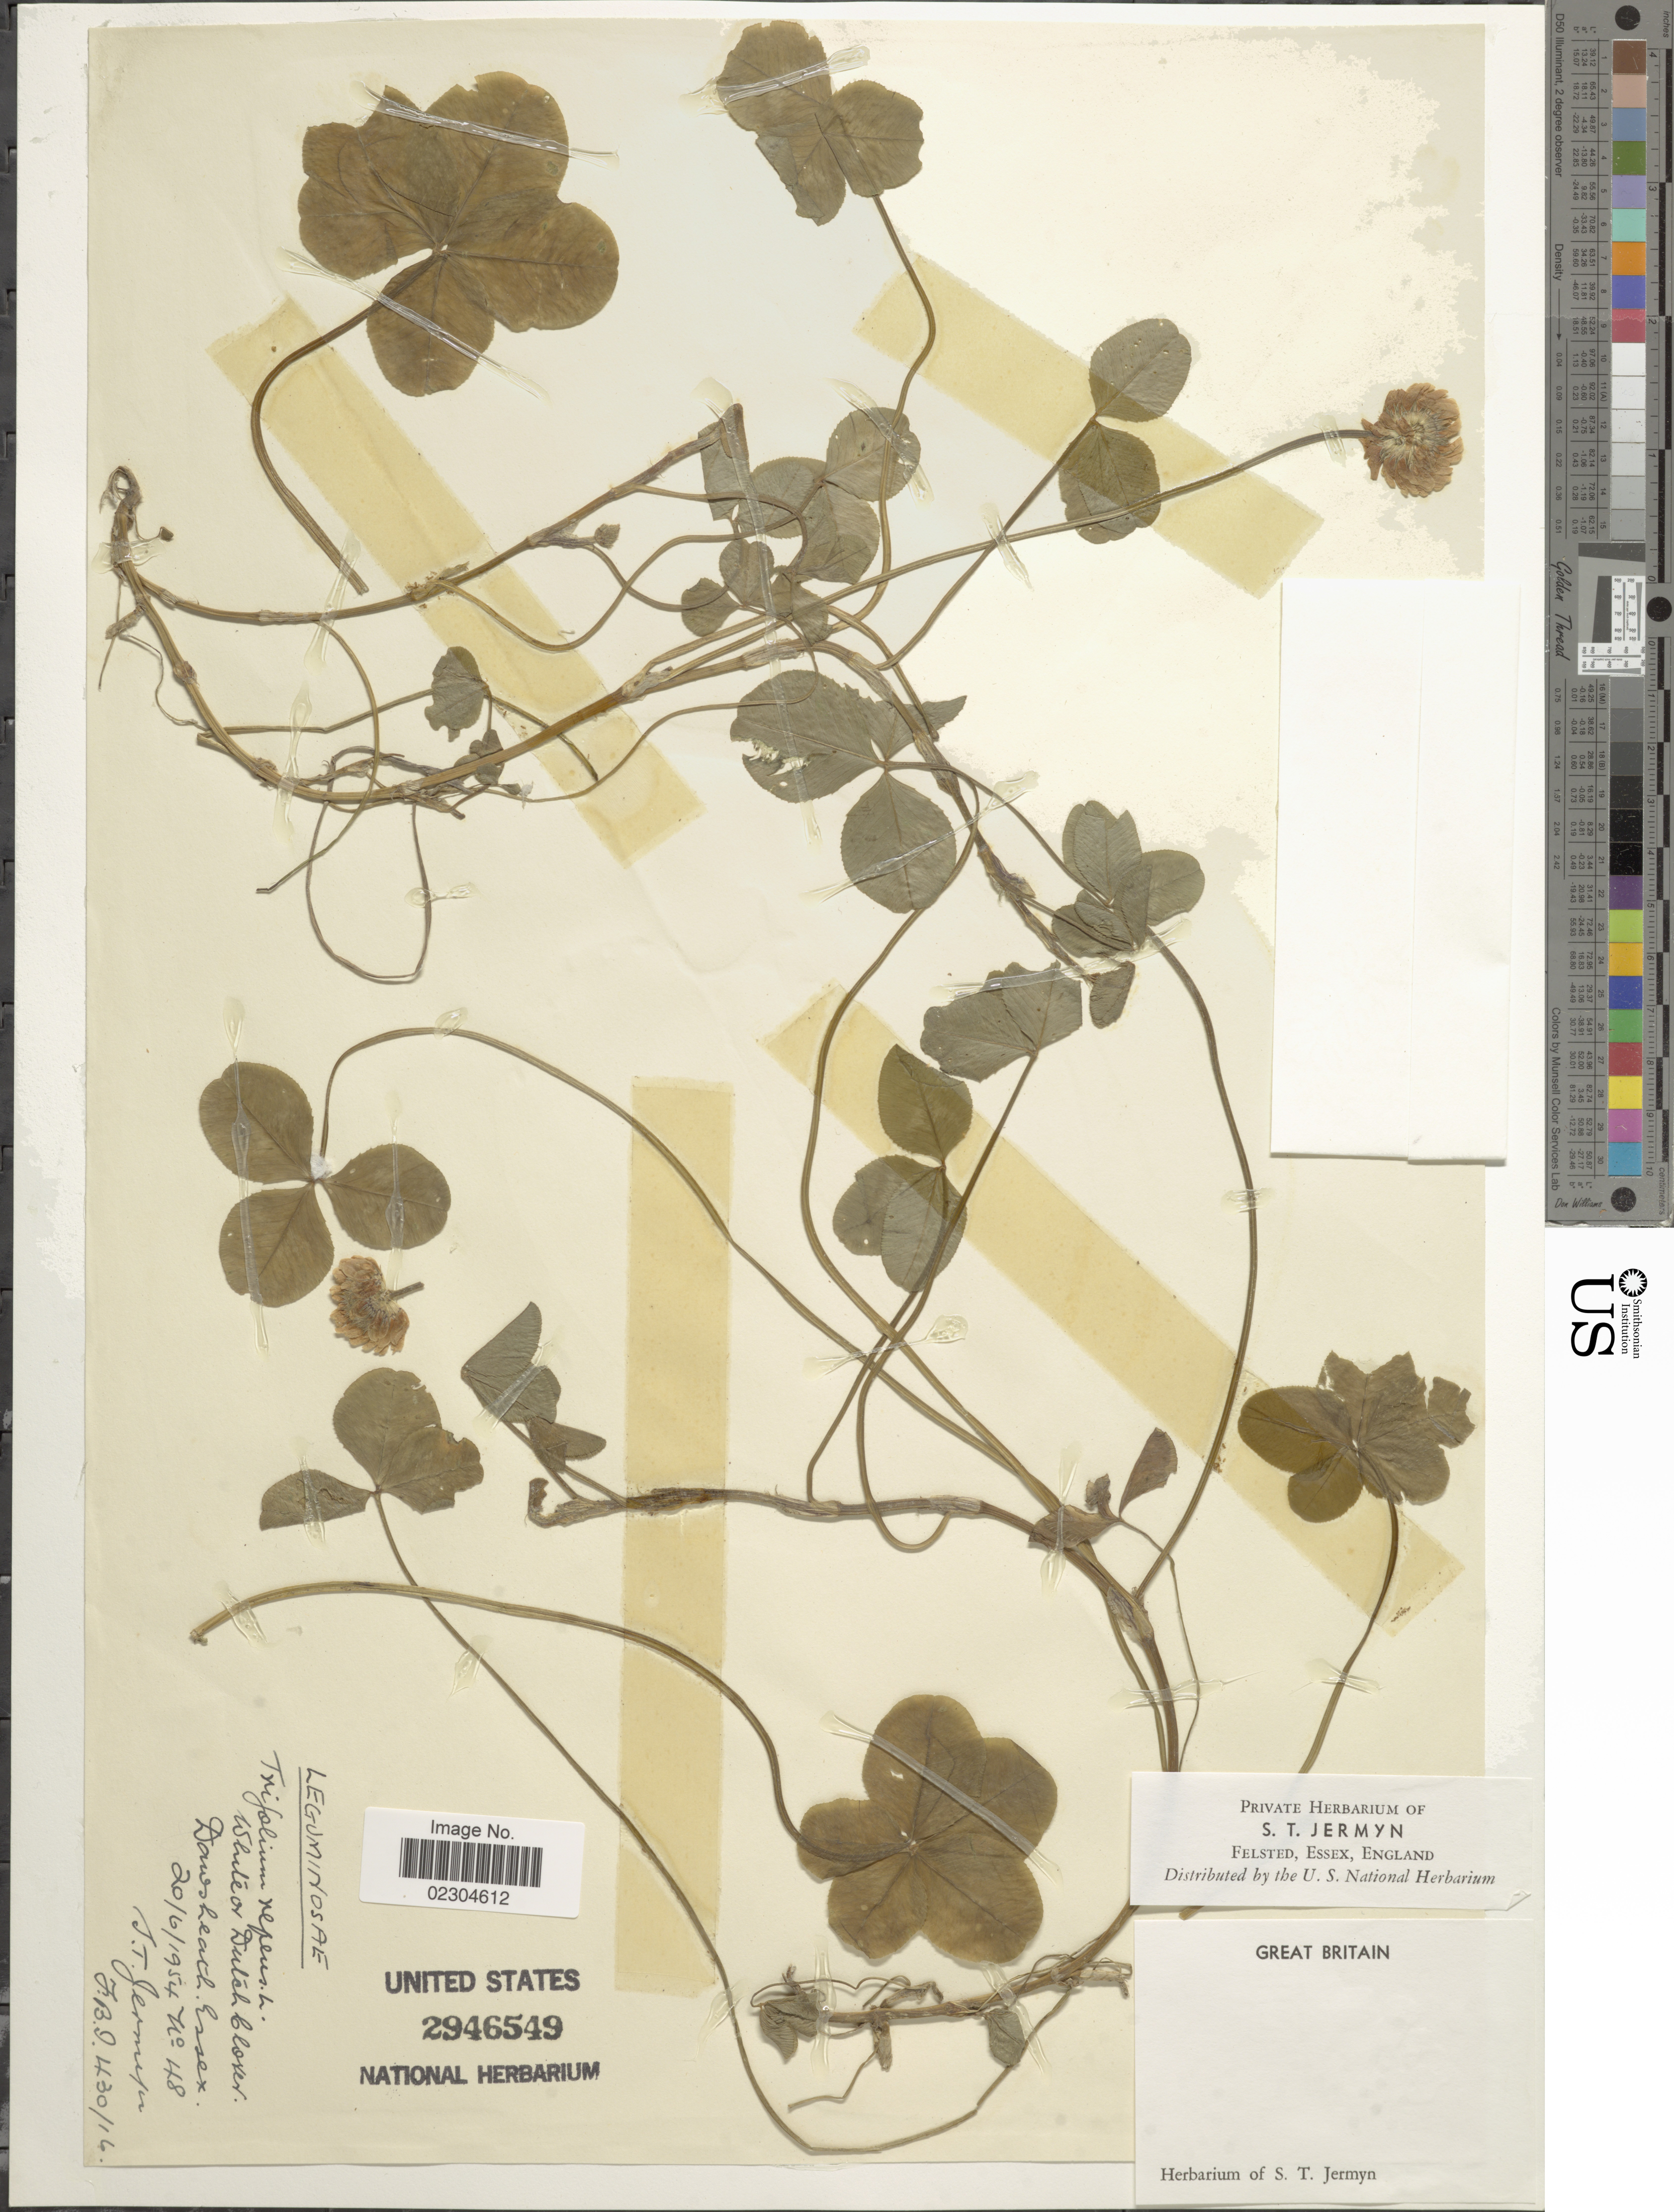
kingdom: Plantae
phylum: Tracheophyta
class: Magnoliopsida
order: Fabales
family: Fabaceae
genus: Trifolium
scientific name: Trifolium repens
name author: L.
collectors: S. Jermyn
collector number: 48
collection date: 1954-06-20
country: United Kingdom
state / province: England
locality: Great Britain, Daws Heath, Essex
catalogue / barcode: US 2946549